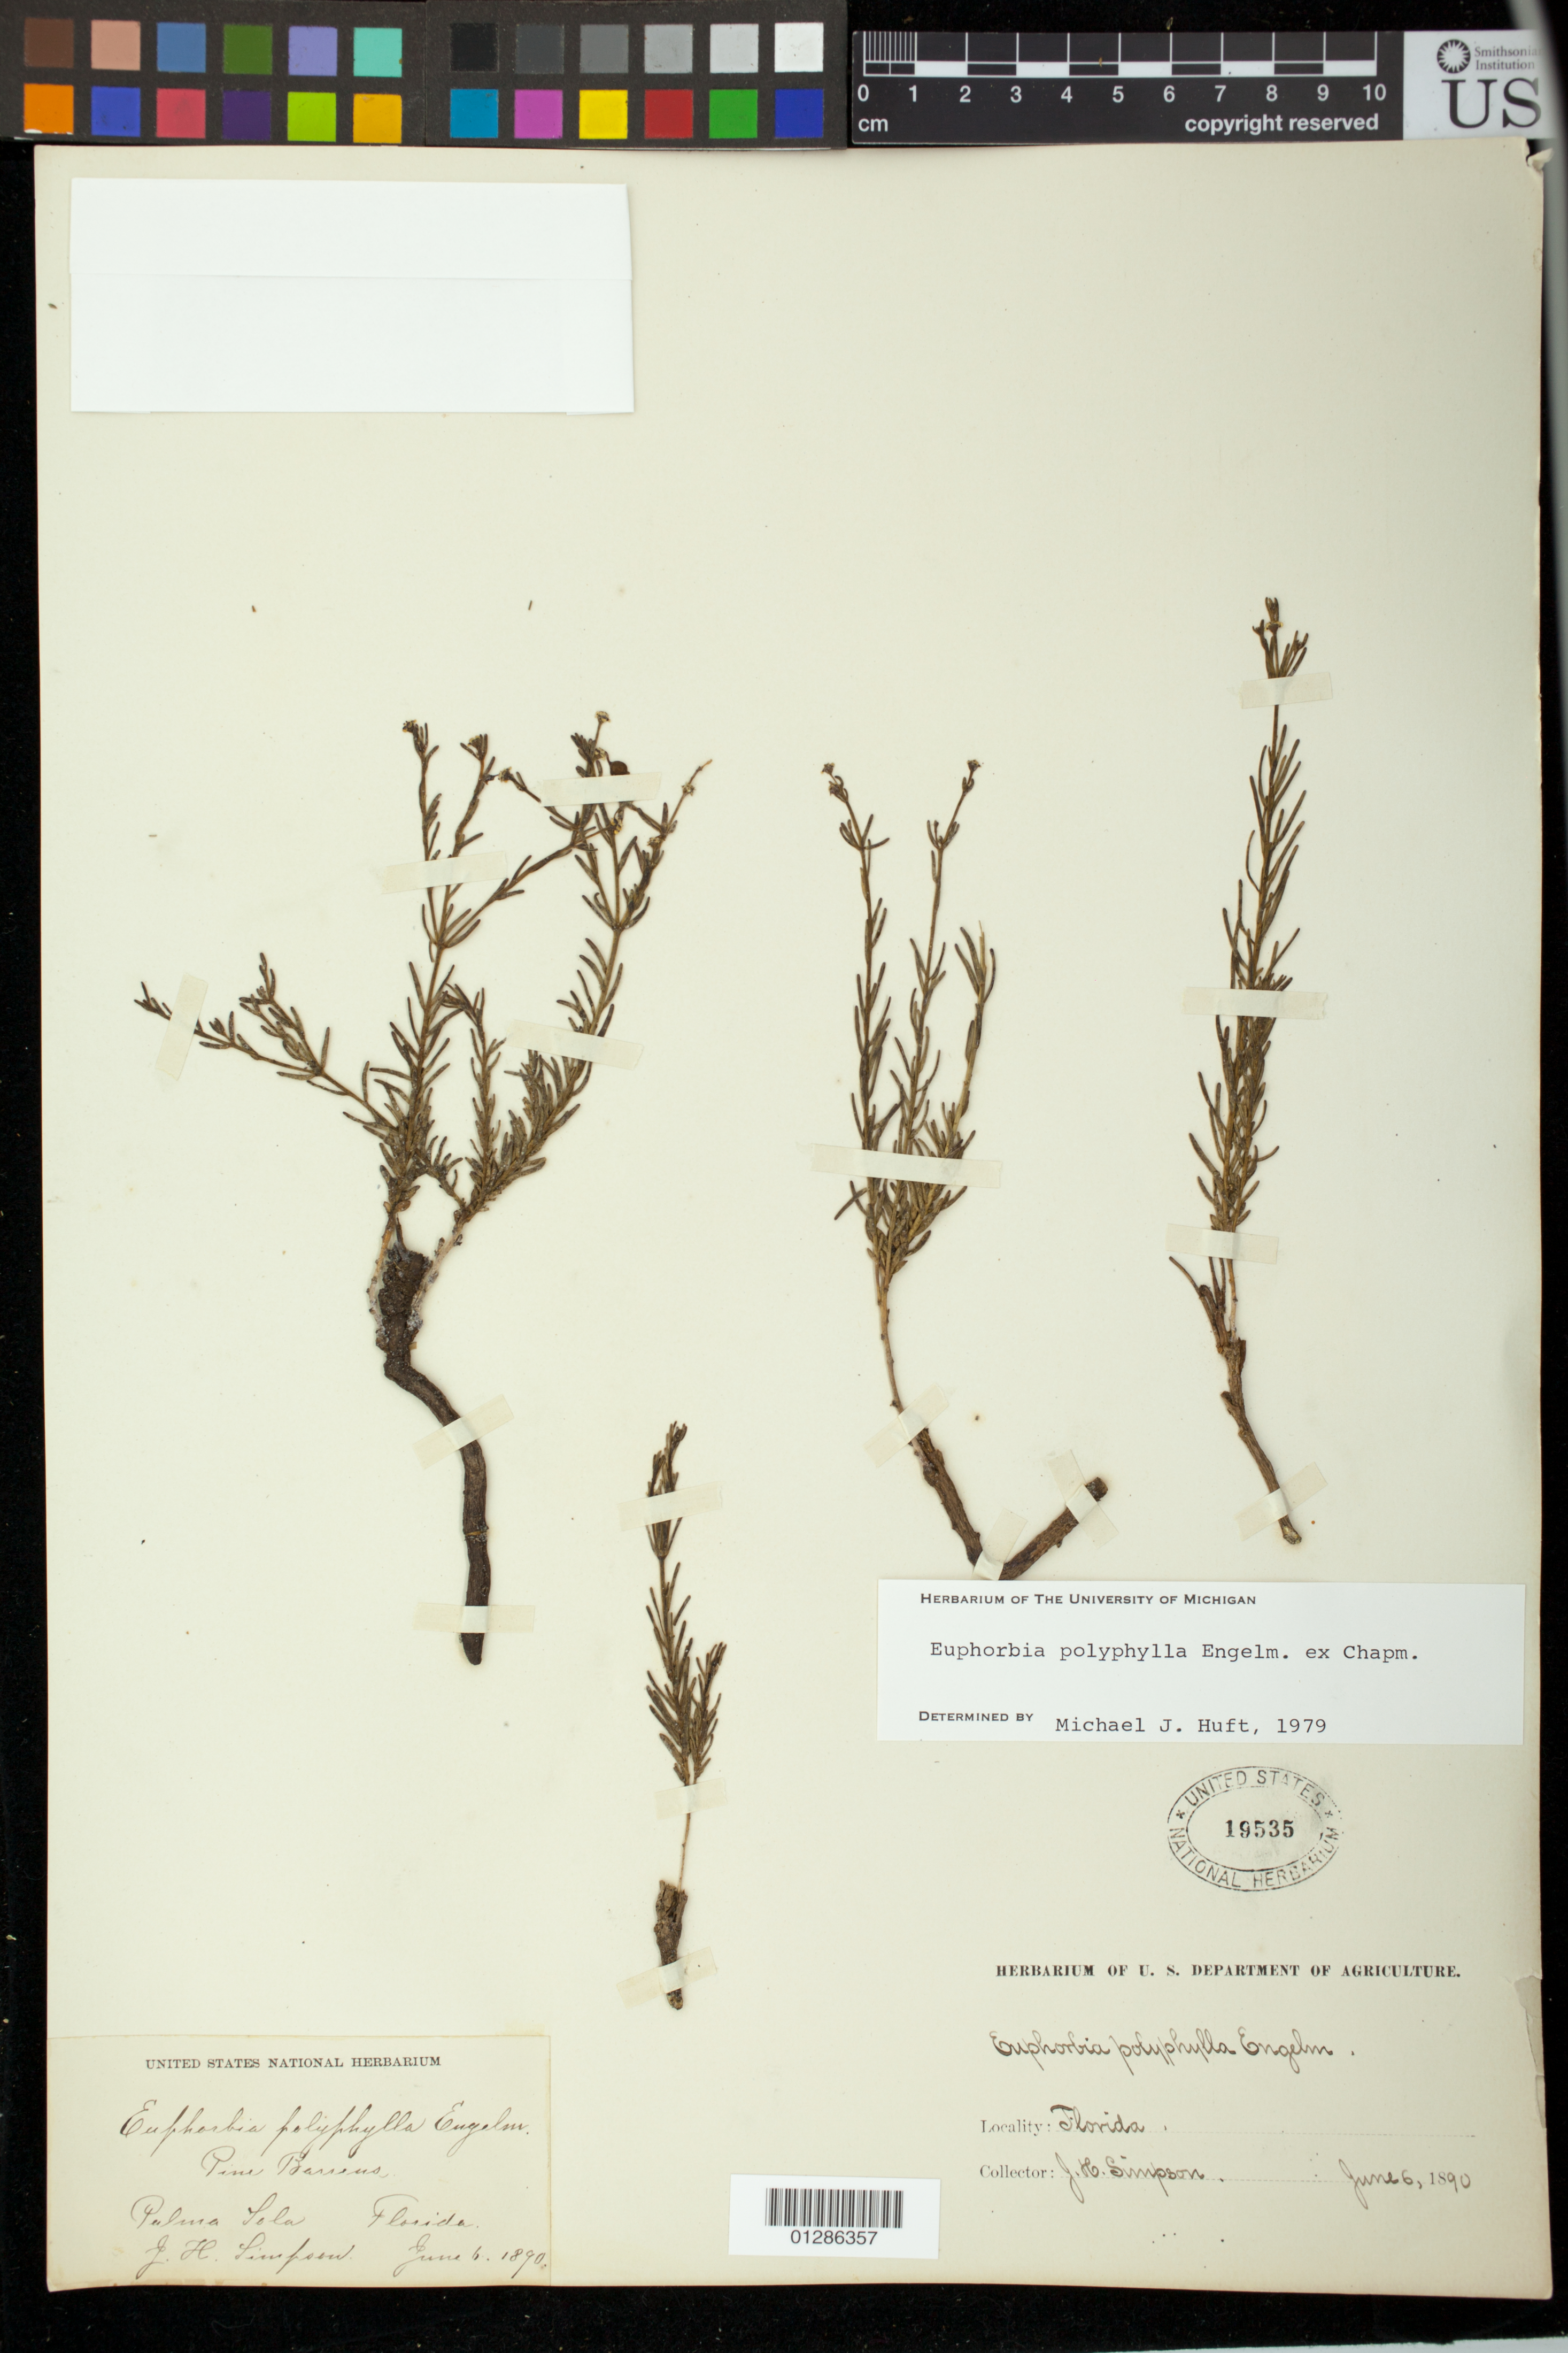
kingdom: Plantae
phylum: Tracheophyta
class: Magnoliopsida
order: Malpighiales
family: Euphorbiaceae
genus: Euphorbia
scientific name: Euphorbia polyphylla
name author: Engelm. ex Holz.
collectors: J. H. Simpson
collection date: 1890-06-06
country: United States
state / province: Florida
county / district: Manatee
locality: Palma Sola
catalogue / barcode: US 19535